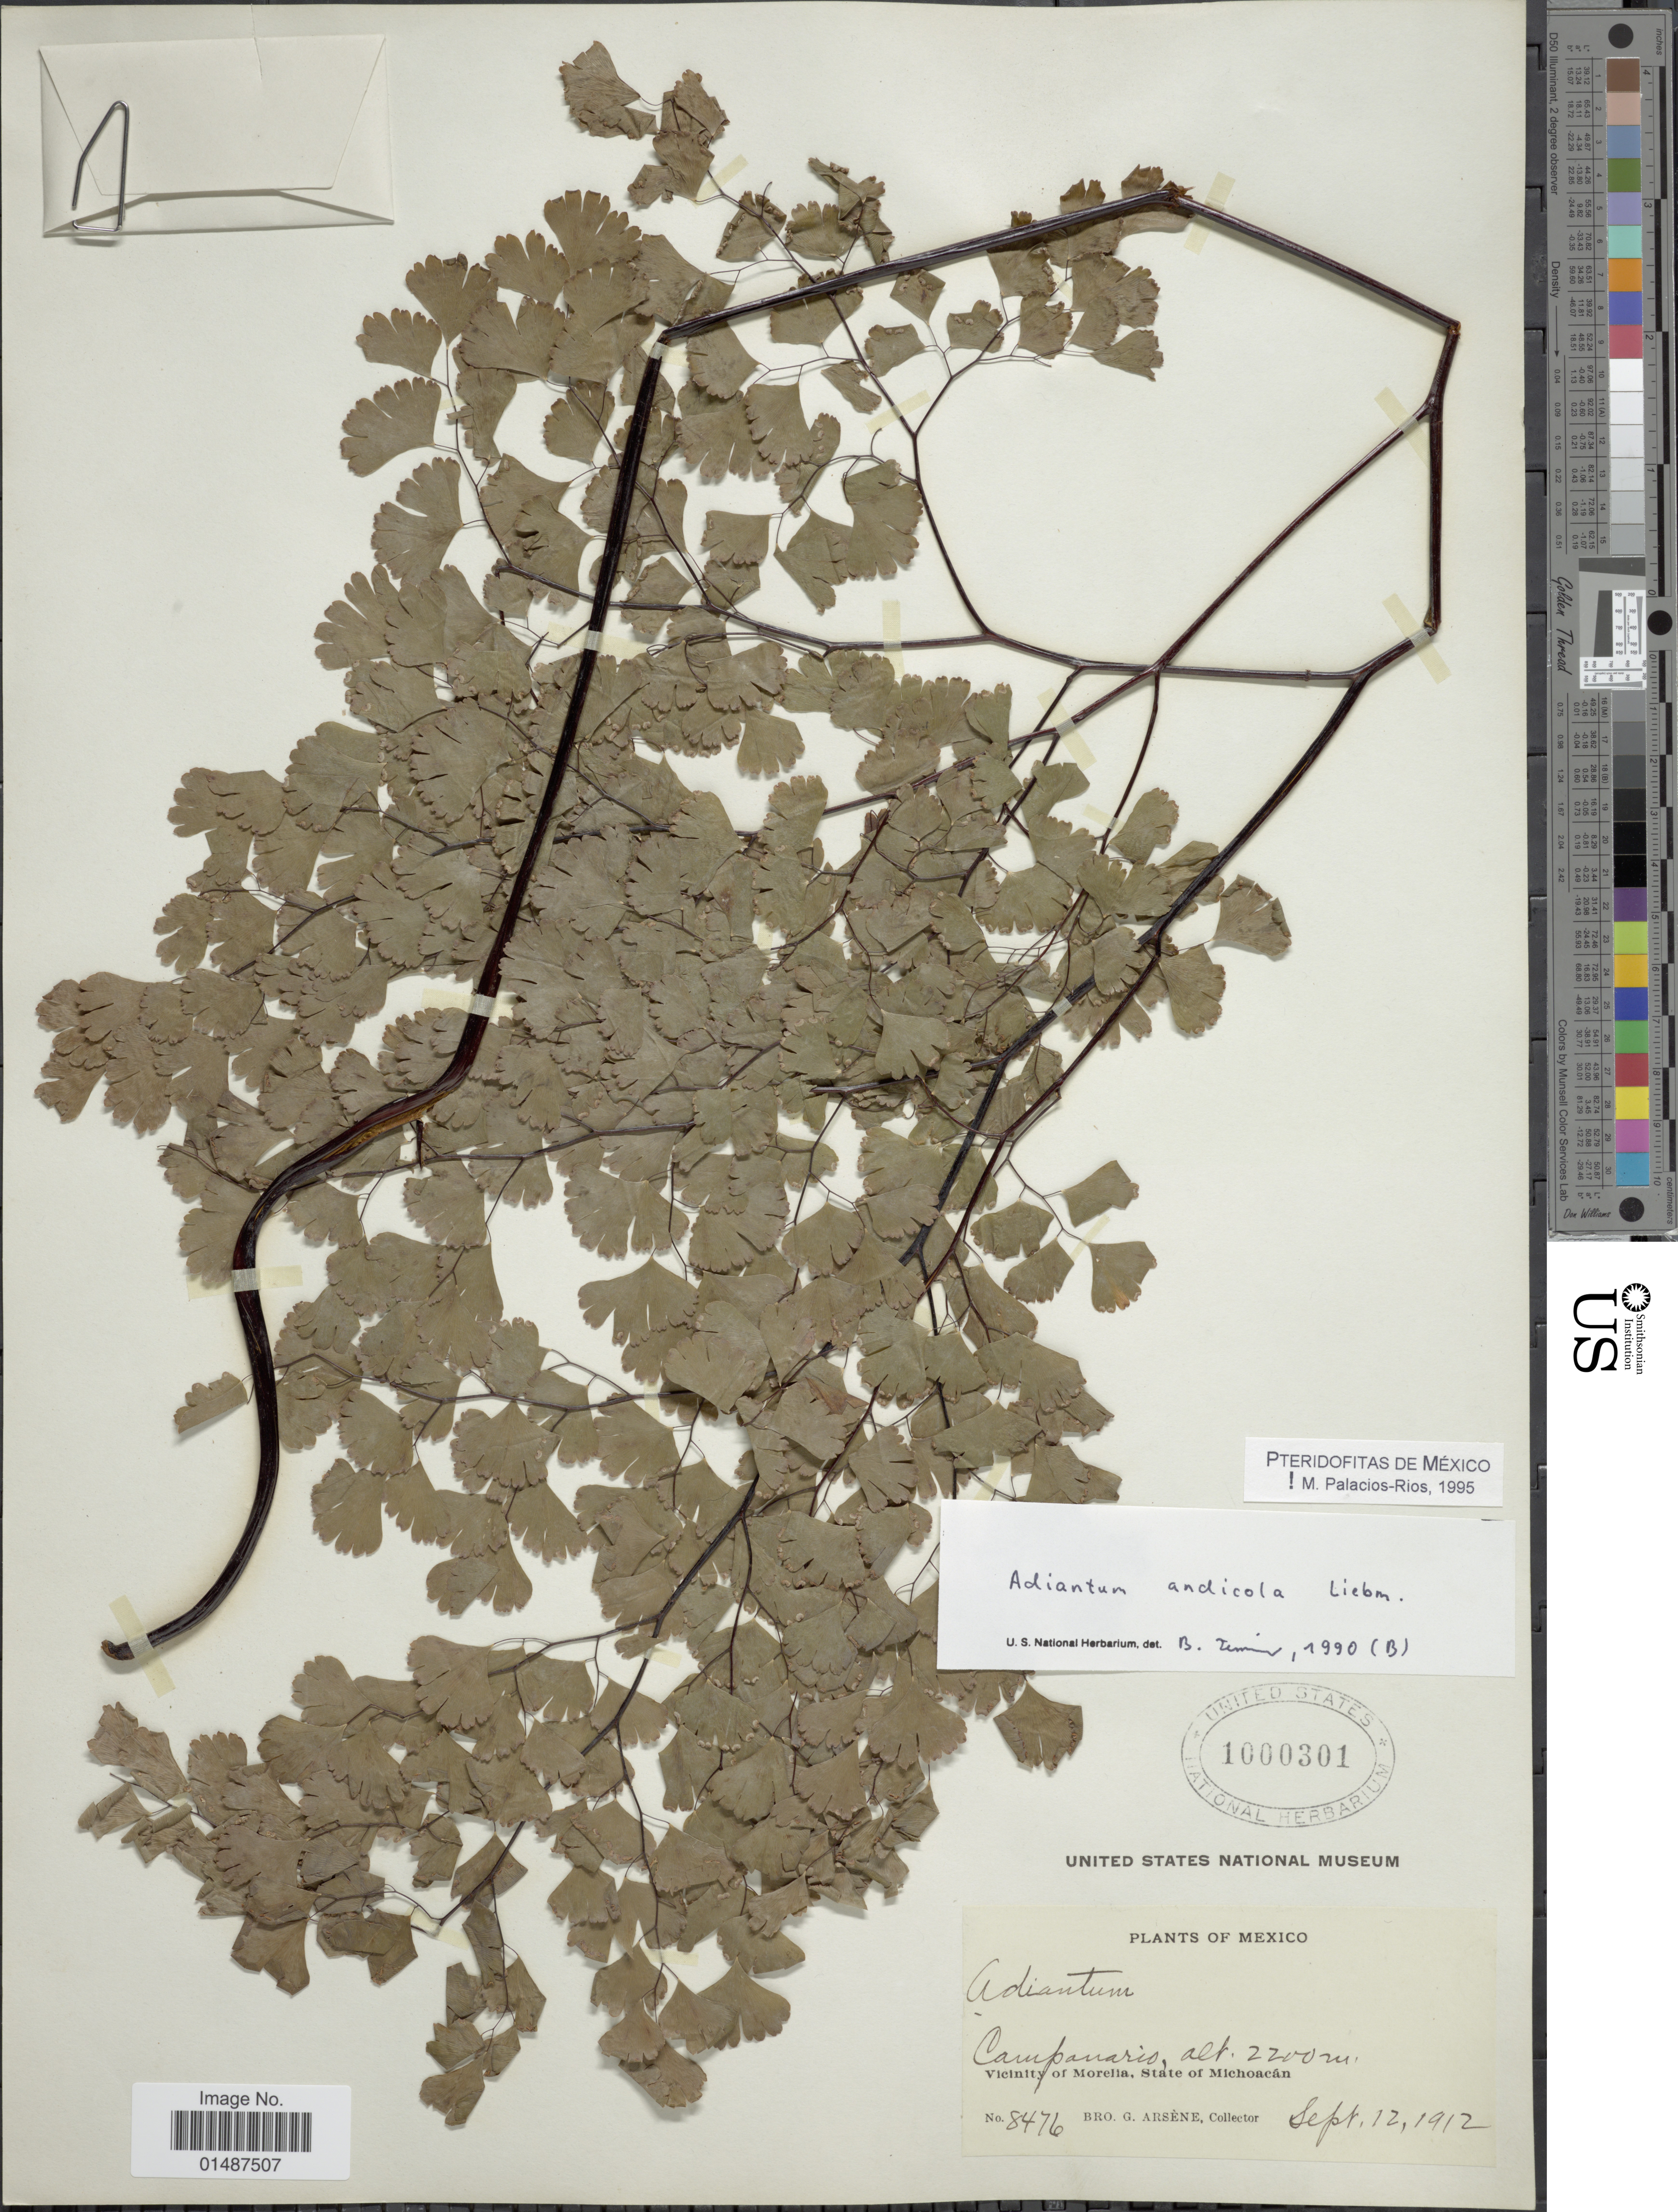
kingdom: Plantae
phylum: Tracheophyta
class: Polypodiopsida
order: Polypodiales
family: Pteridaceae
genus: Adiantum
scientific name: Adiantum andicola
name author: Liebm.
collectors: Bro. G. Arsène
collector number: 8476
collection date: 1912-09-12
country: Mexico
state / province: Michoacán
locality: Vicinity of Morella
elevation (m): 2200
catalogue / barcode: US 1000301